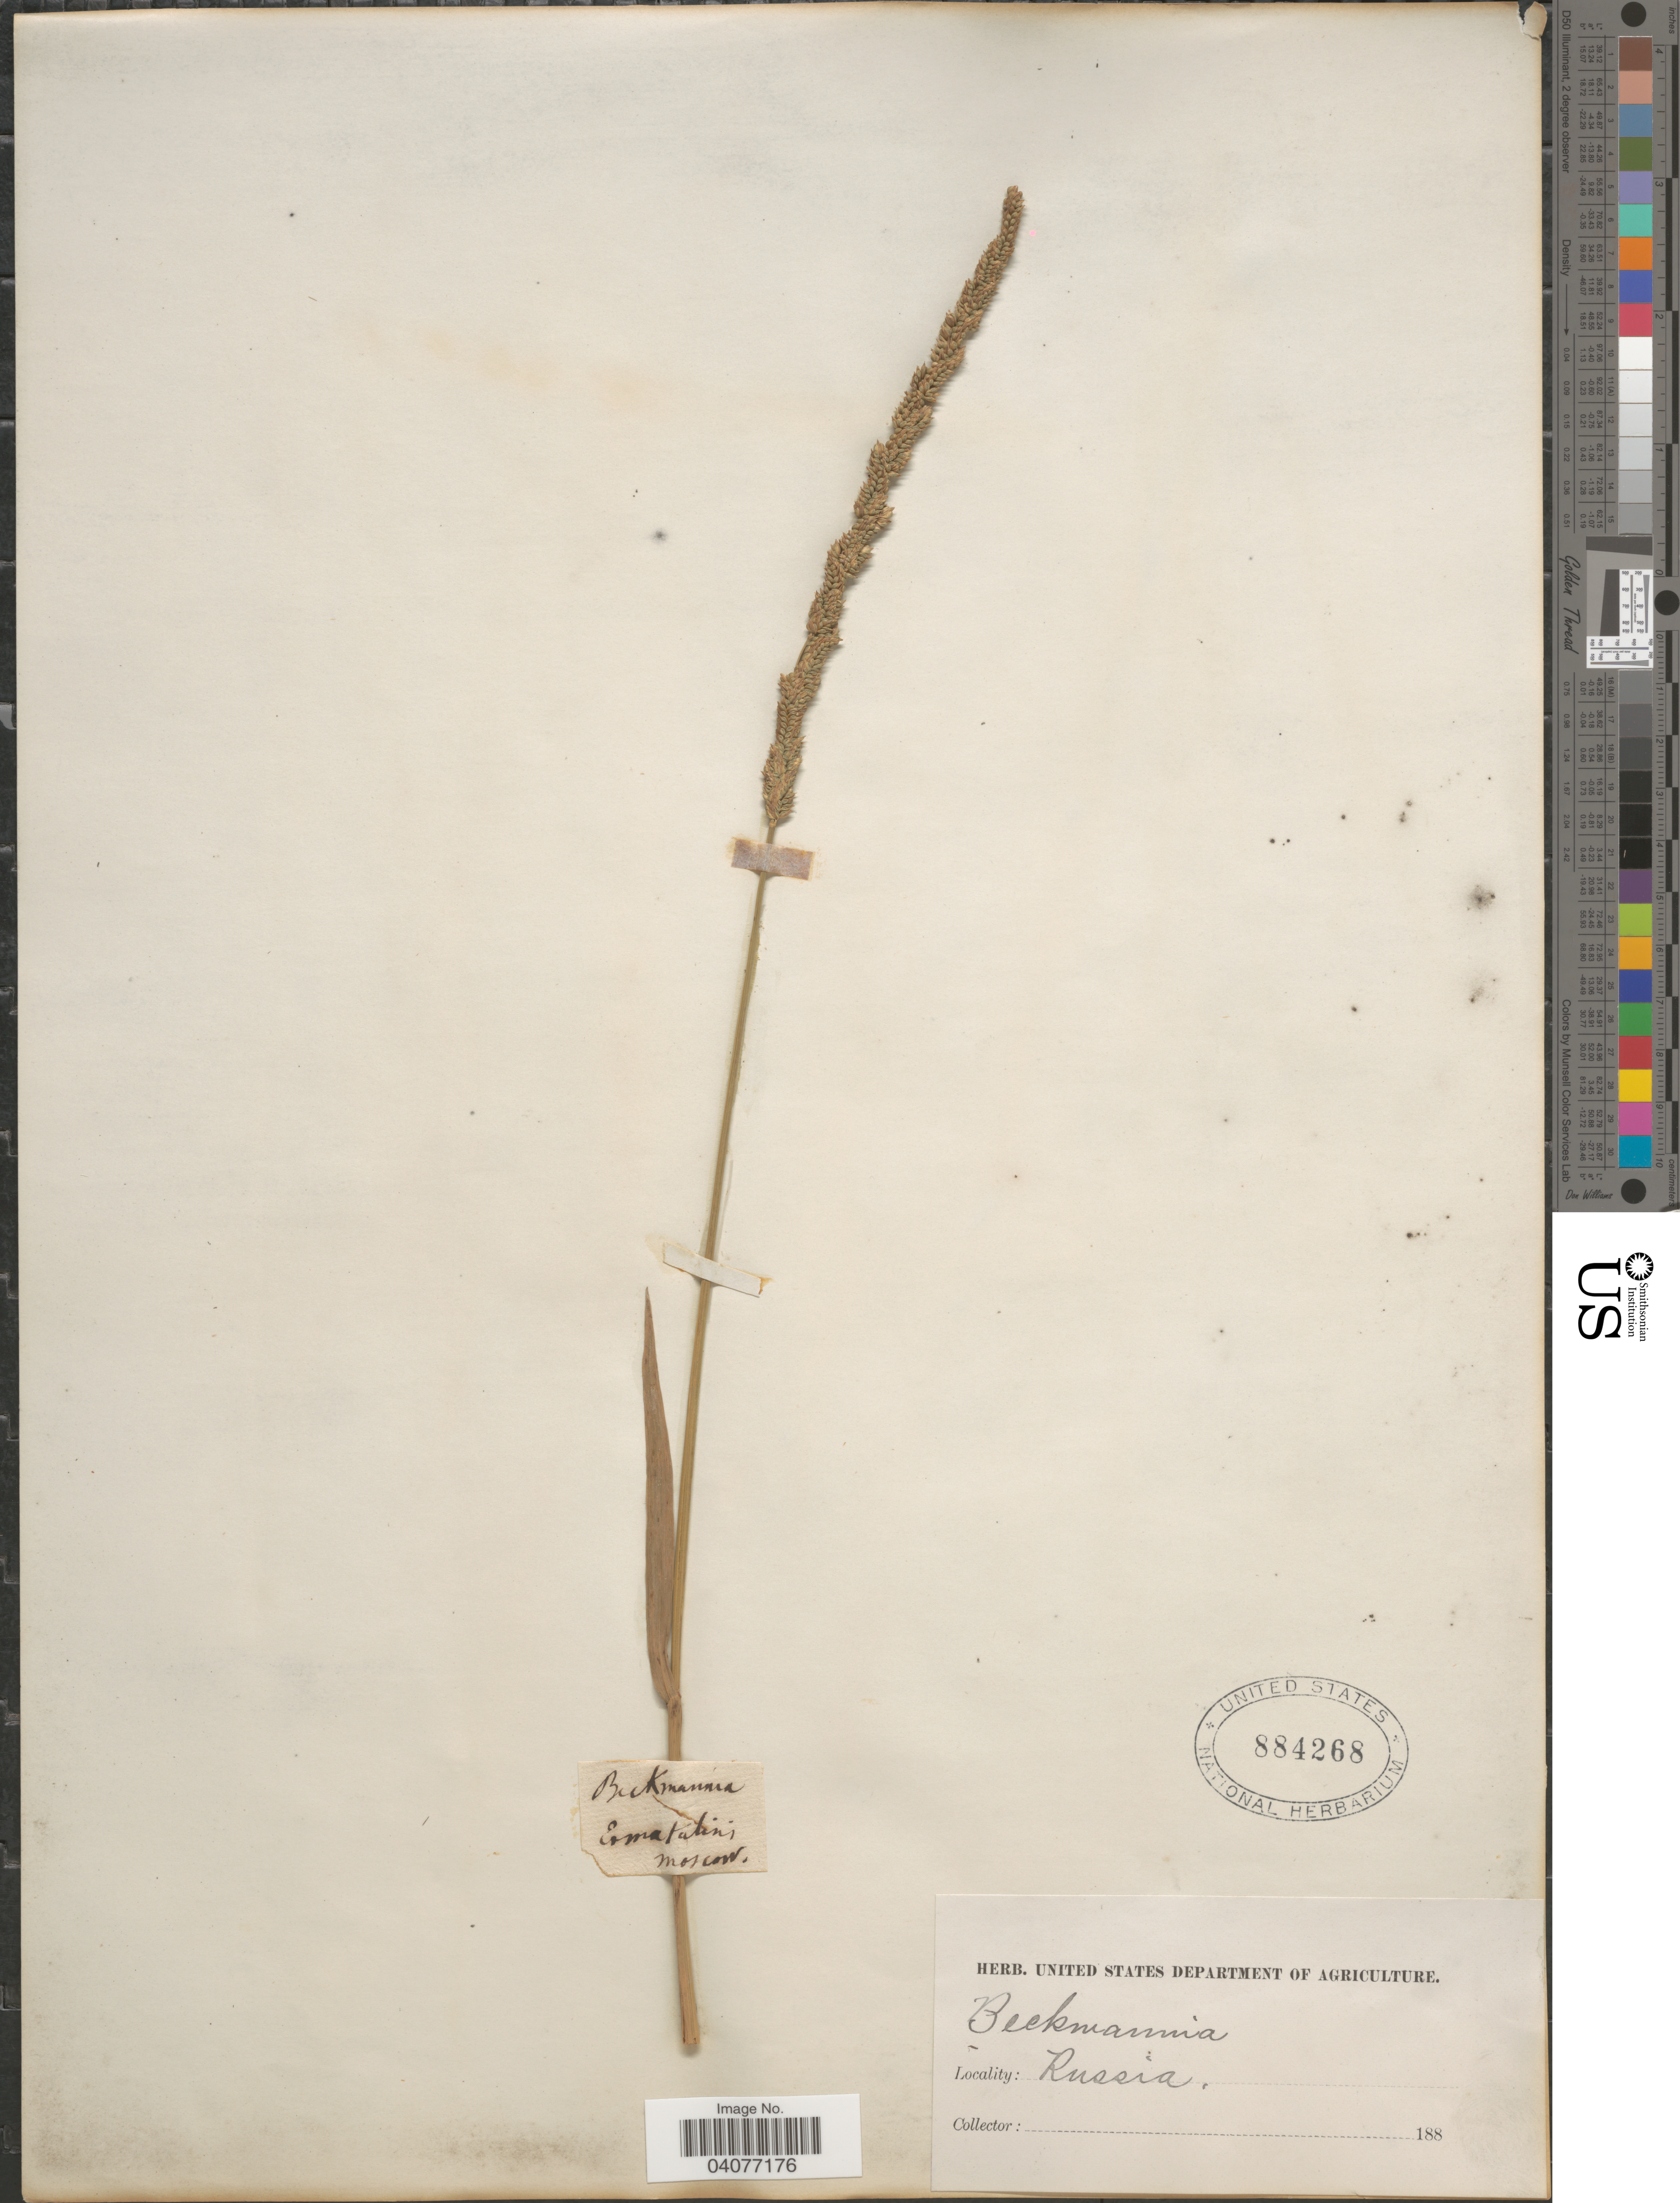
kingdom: Plantae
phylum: Tracheophyta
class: Liliopsida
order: Poales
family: Poaceae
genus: Beckmannia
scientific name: Beckmannia eruciformis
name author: (L.) Host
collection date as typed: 188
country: Russian Federation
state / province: Moscow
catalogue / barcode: US 884268